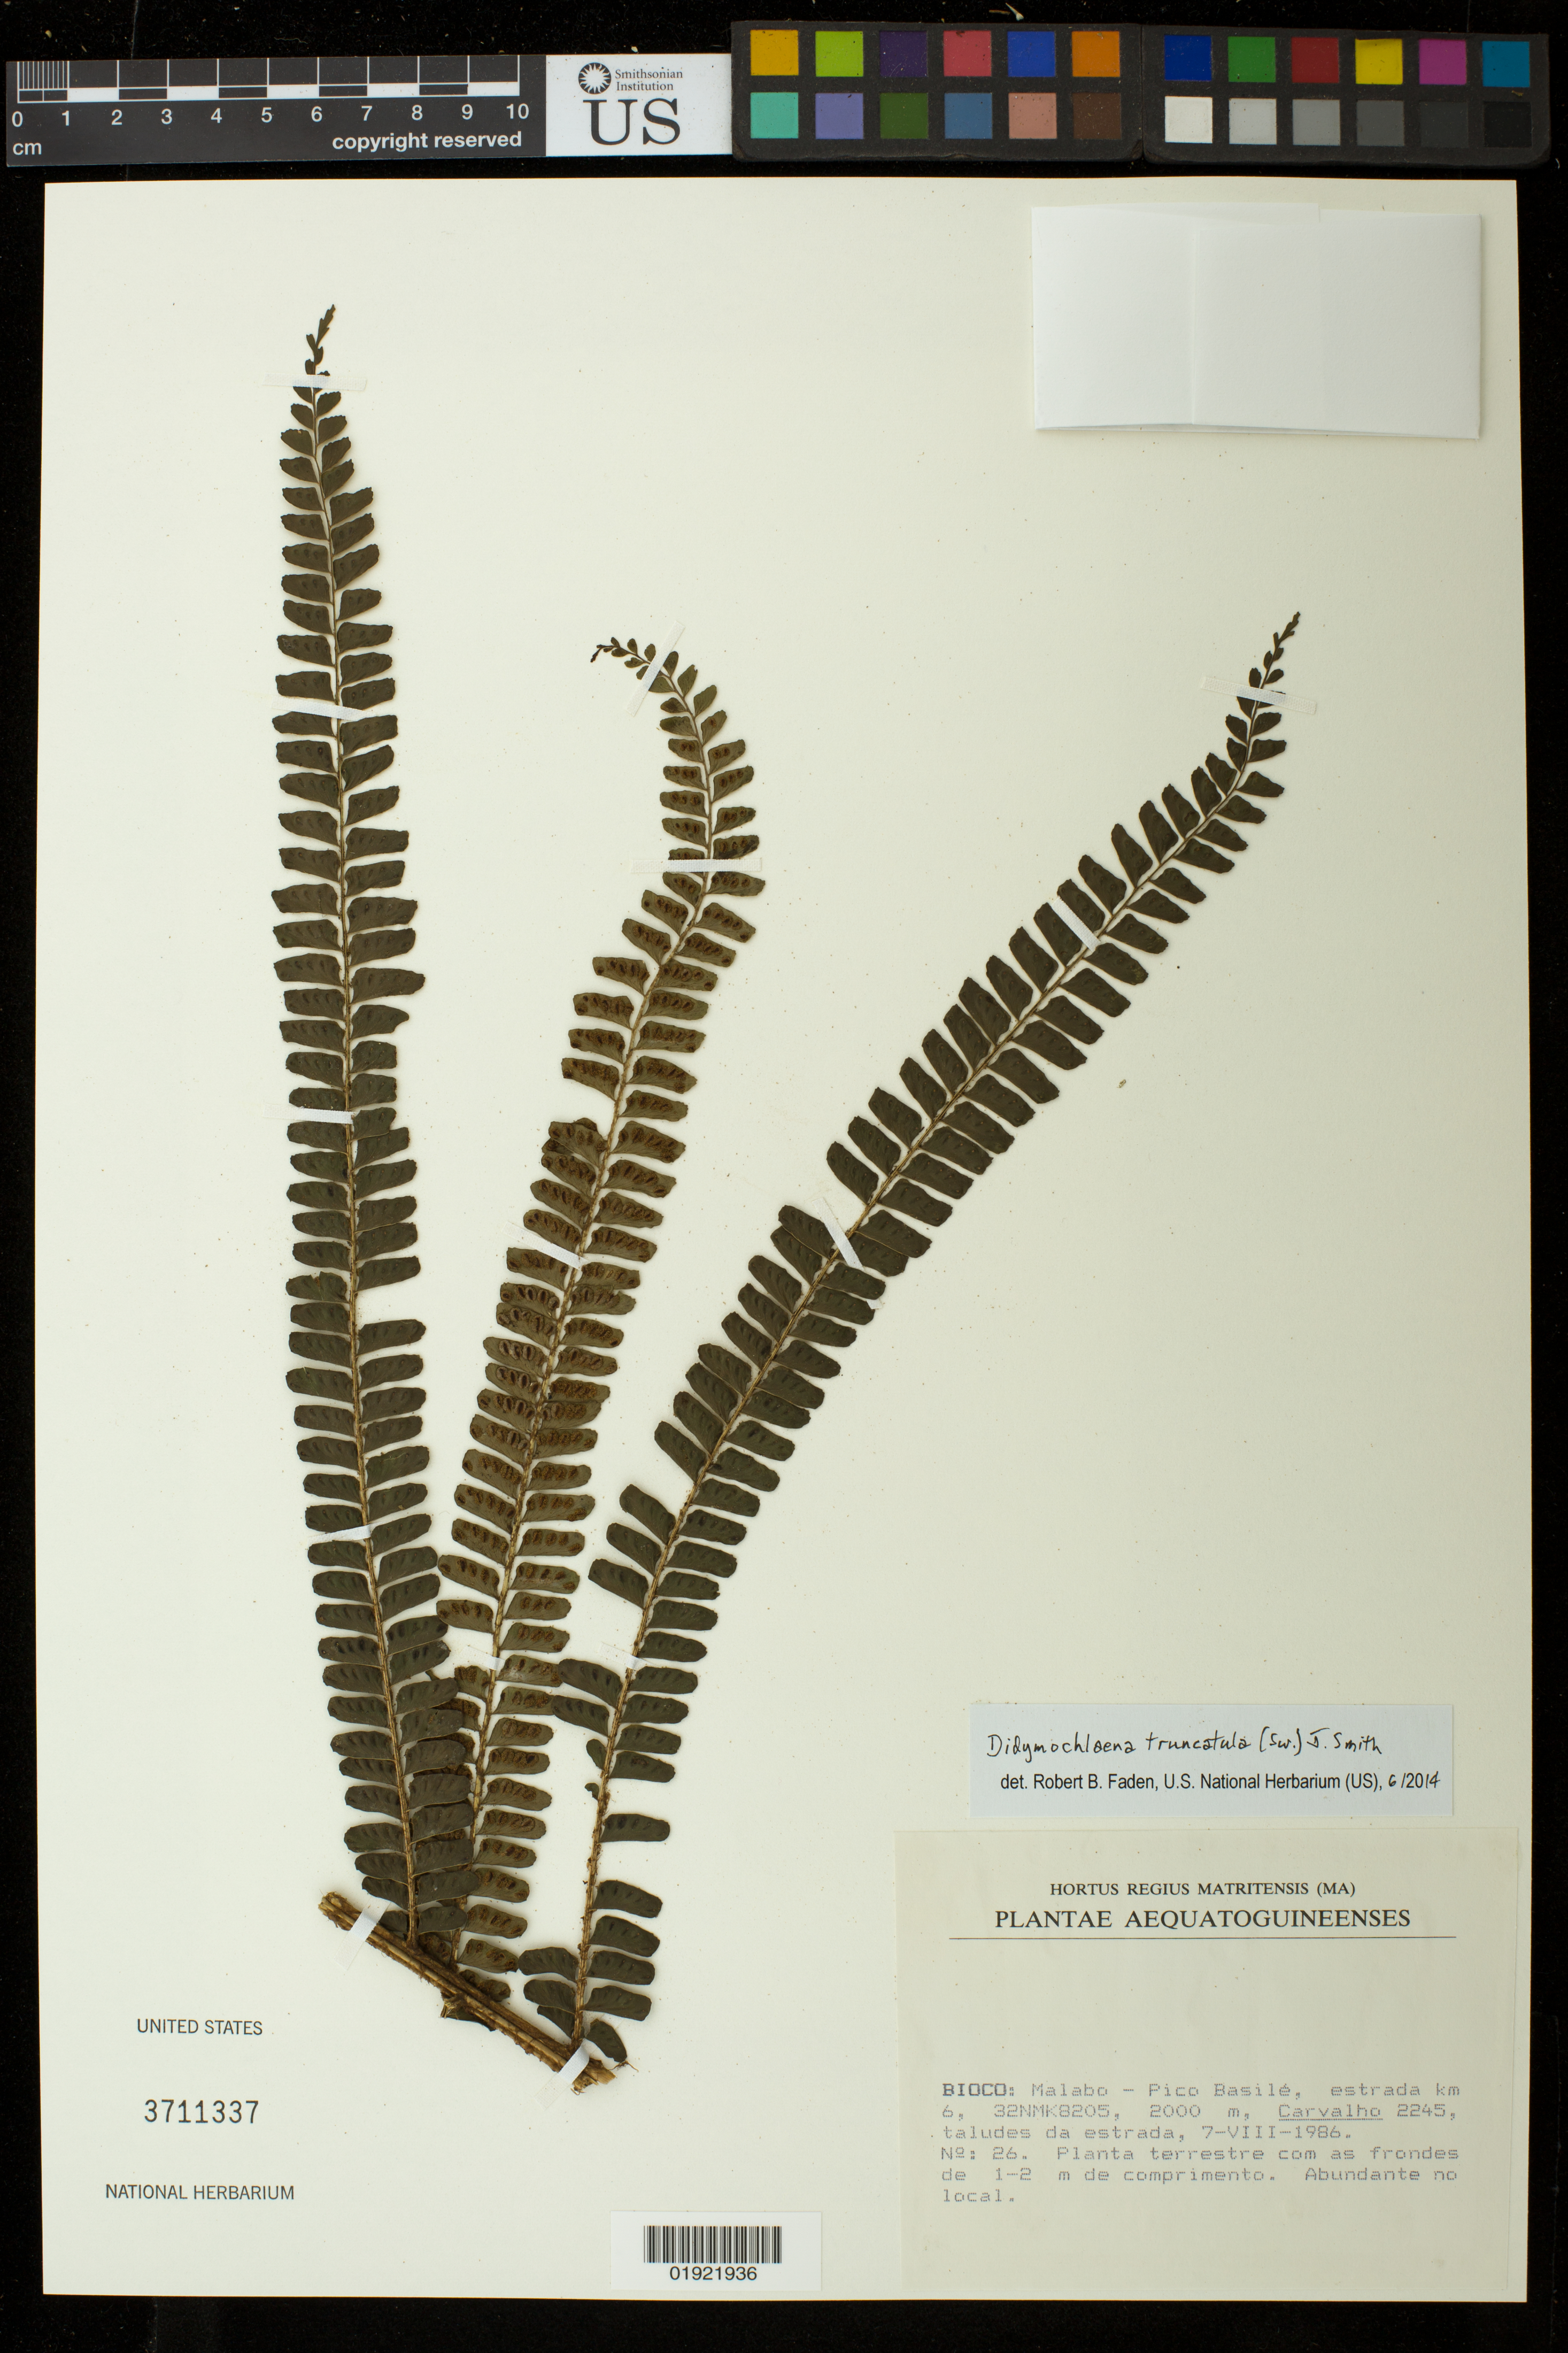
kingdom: Plantae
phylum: Tracheophyta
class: Polypodiopsida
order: Polypodiales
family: Didymochlaenaceae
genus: Didymochlaena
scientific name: Didymochlaena truncatula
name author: (Sw.) J. Sm.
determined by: Faden, Robert B., (US), Smithsonian Institution - National Museum of Natural History (UNITED STATES)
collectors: Carvalho, --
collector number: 2245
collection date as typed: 7-VIII-1986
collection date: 1986-08-07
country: Equatorial Guinea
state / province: Bioko Norte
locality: Malabo-Pico Basile, estrada km 6, 32NMK8205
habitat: taludes da estrada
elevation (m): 2000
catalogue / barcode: US 3711337